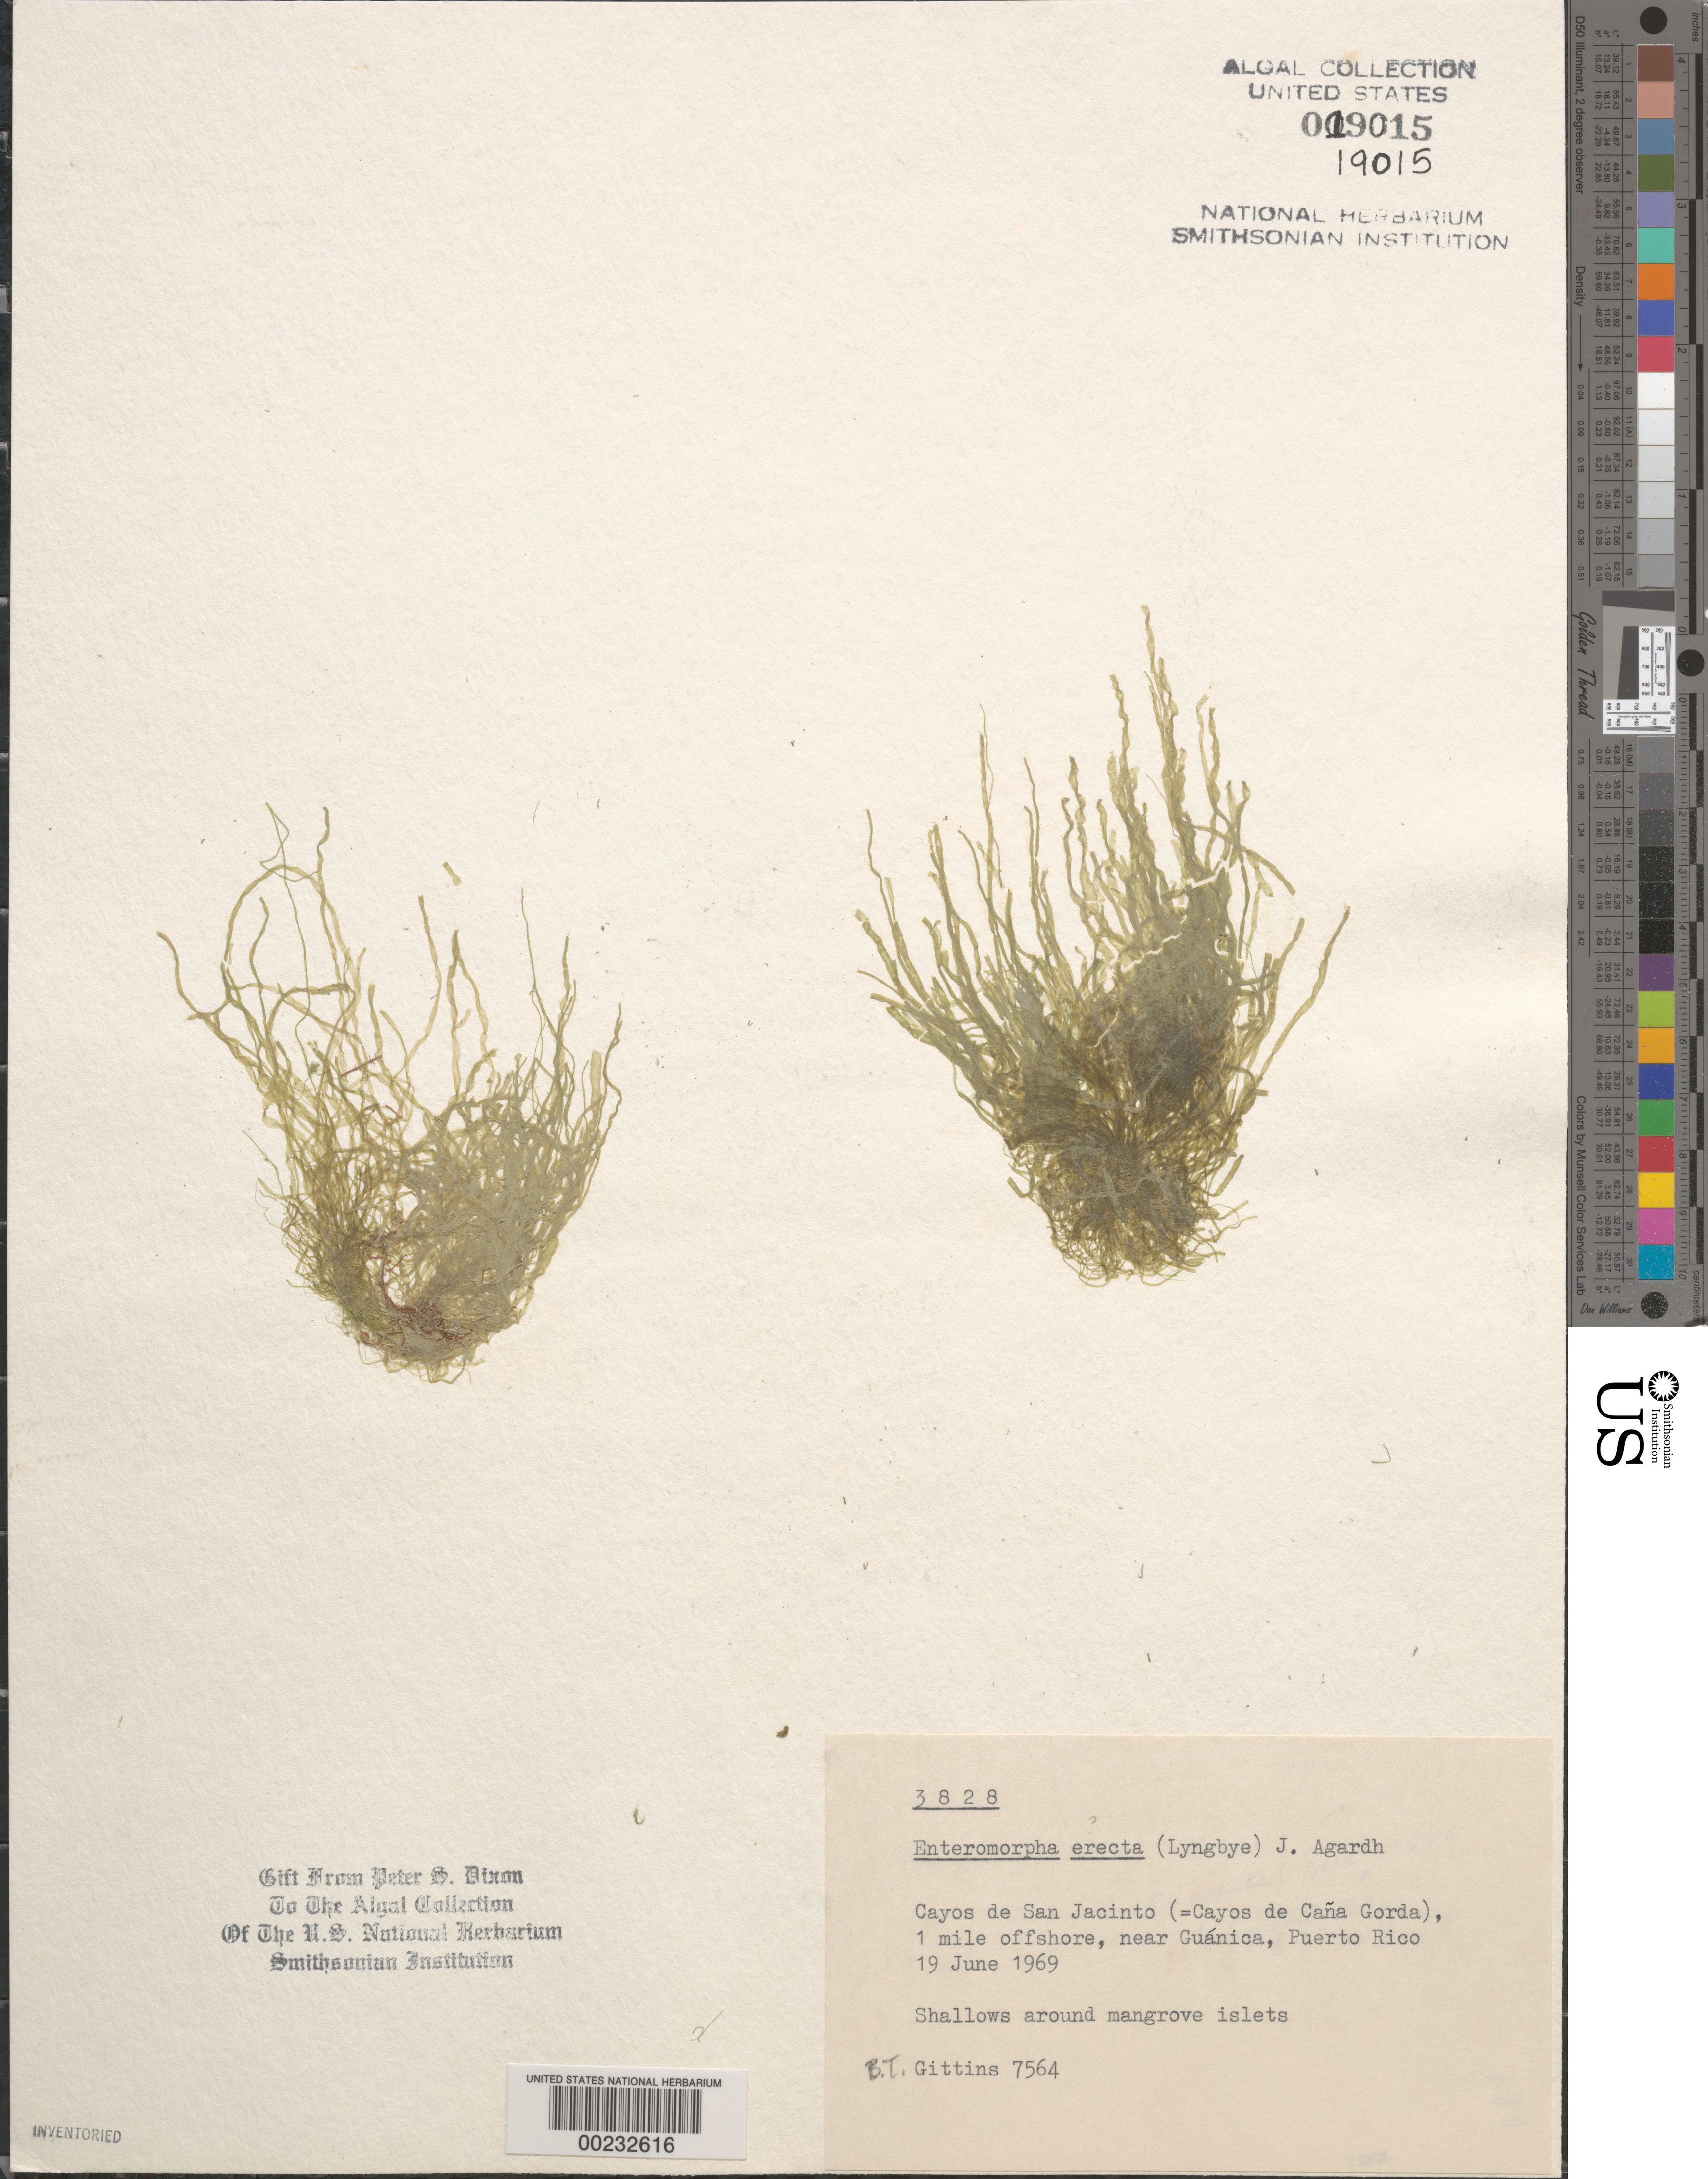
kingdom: Plantae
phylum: Chlorophyta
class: Ulvophyceae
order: Ulvales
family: Ulvaceae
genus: Ulva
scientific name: Ulva paradoxa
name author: C. Agardh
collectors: B. Gittins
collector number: BTG 7564 & PSD 3828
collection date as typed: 19 Jun 1969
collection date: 1969-06-19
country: Puerto Rico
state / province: Guanica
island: Cayos de San Jacinto (Cayos de Cana Gorda)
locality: Near Guanica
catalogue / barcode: US 19015